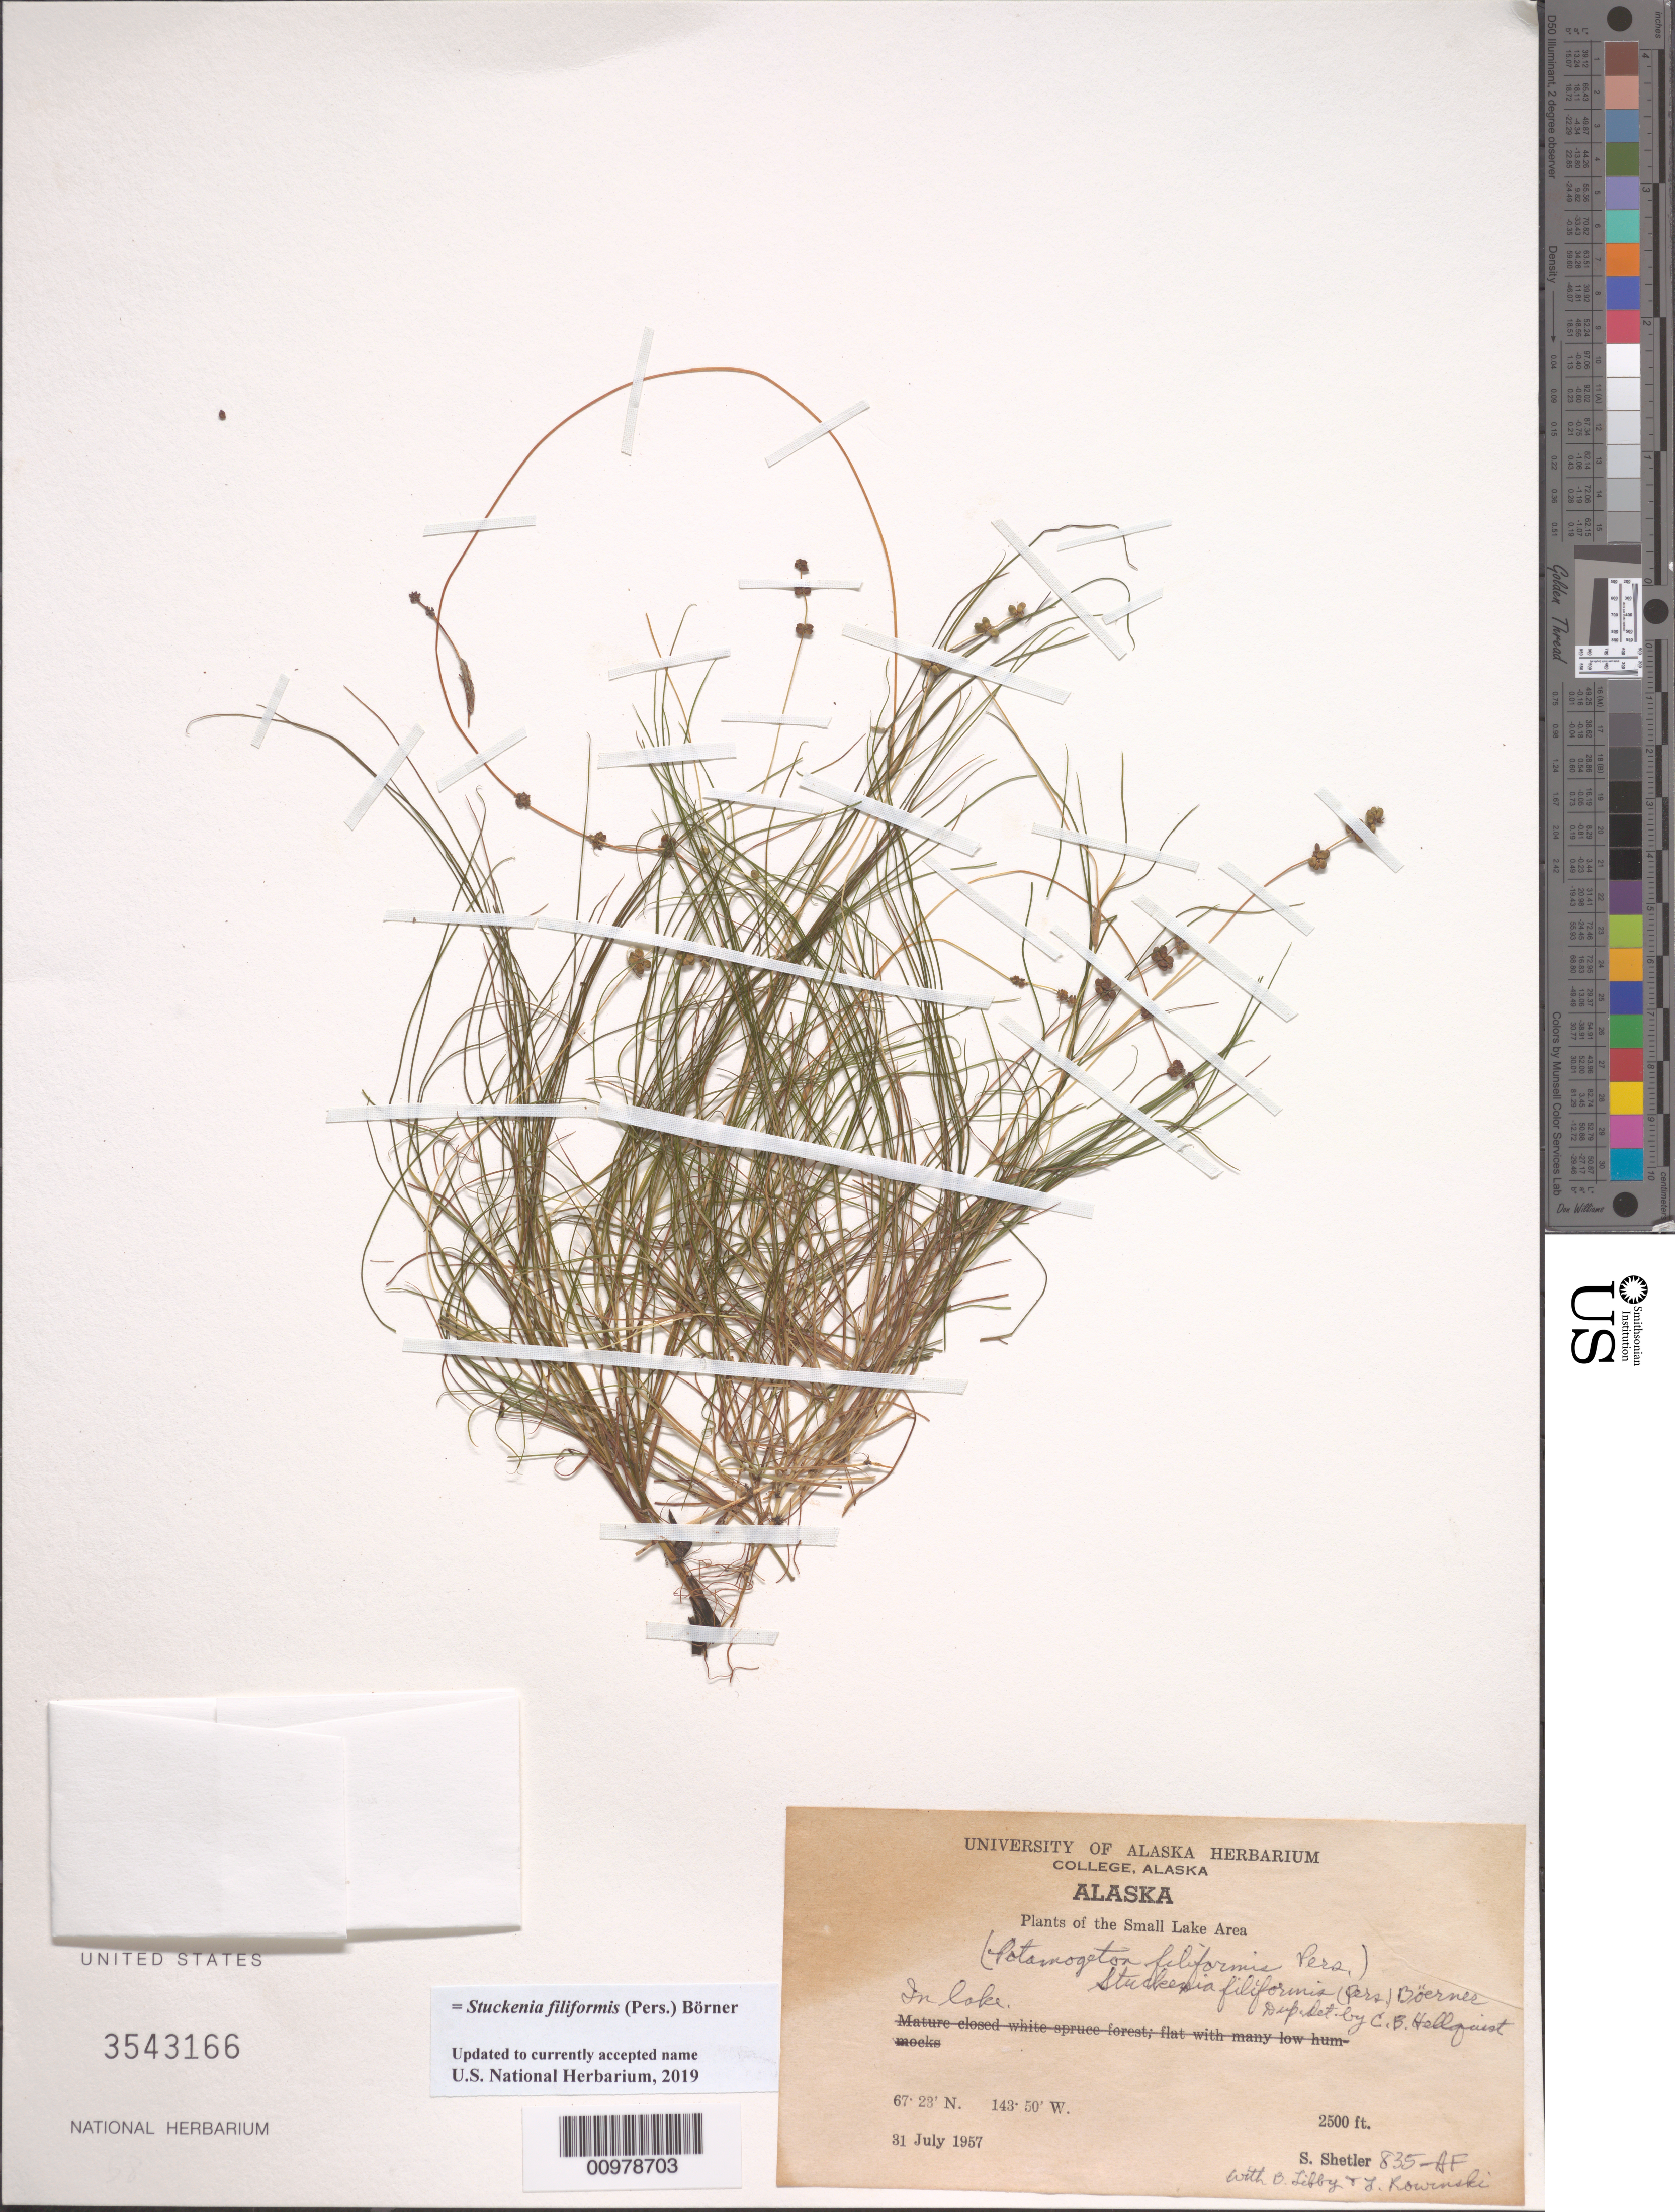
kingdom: Plantae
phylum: Tracheophyta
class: Liliopsida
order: Alismatales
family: Potamogetonaceae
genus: Stuckenia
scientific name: Stuckenia filiformis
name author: (Pers.) Börner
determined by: Strong, Mark T., (BOT), Smithsonian Institution - National Museum of Natural History (UNITED STATES)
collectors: S. Shetler, B. Libby & L. Rowinski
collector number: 835-AF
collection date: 1957-07-31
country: United States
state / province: Alaska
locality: College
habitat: In small lake area.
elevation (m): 762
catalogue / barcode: US 3543166